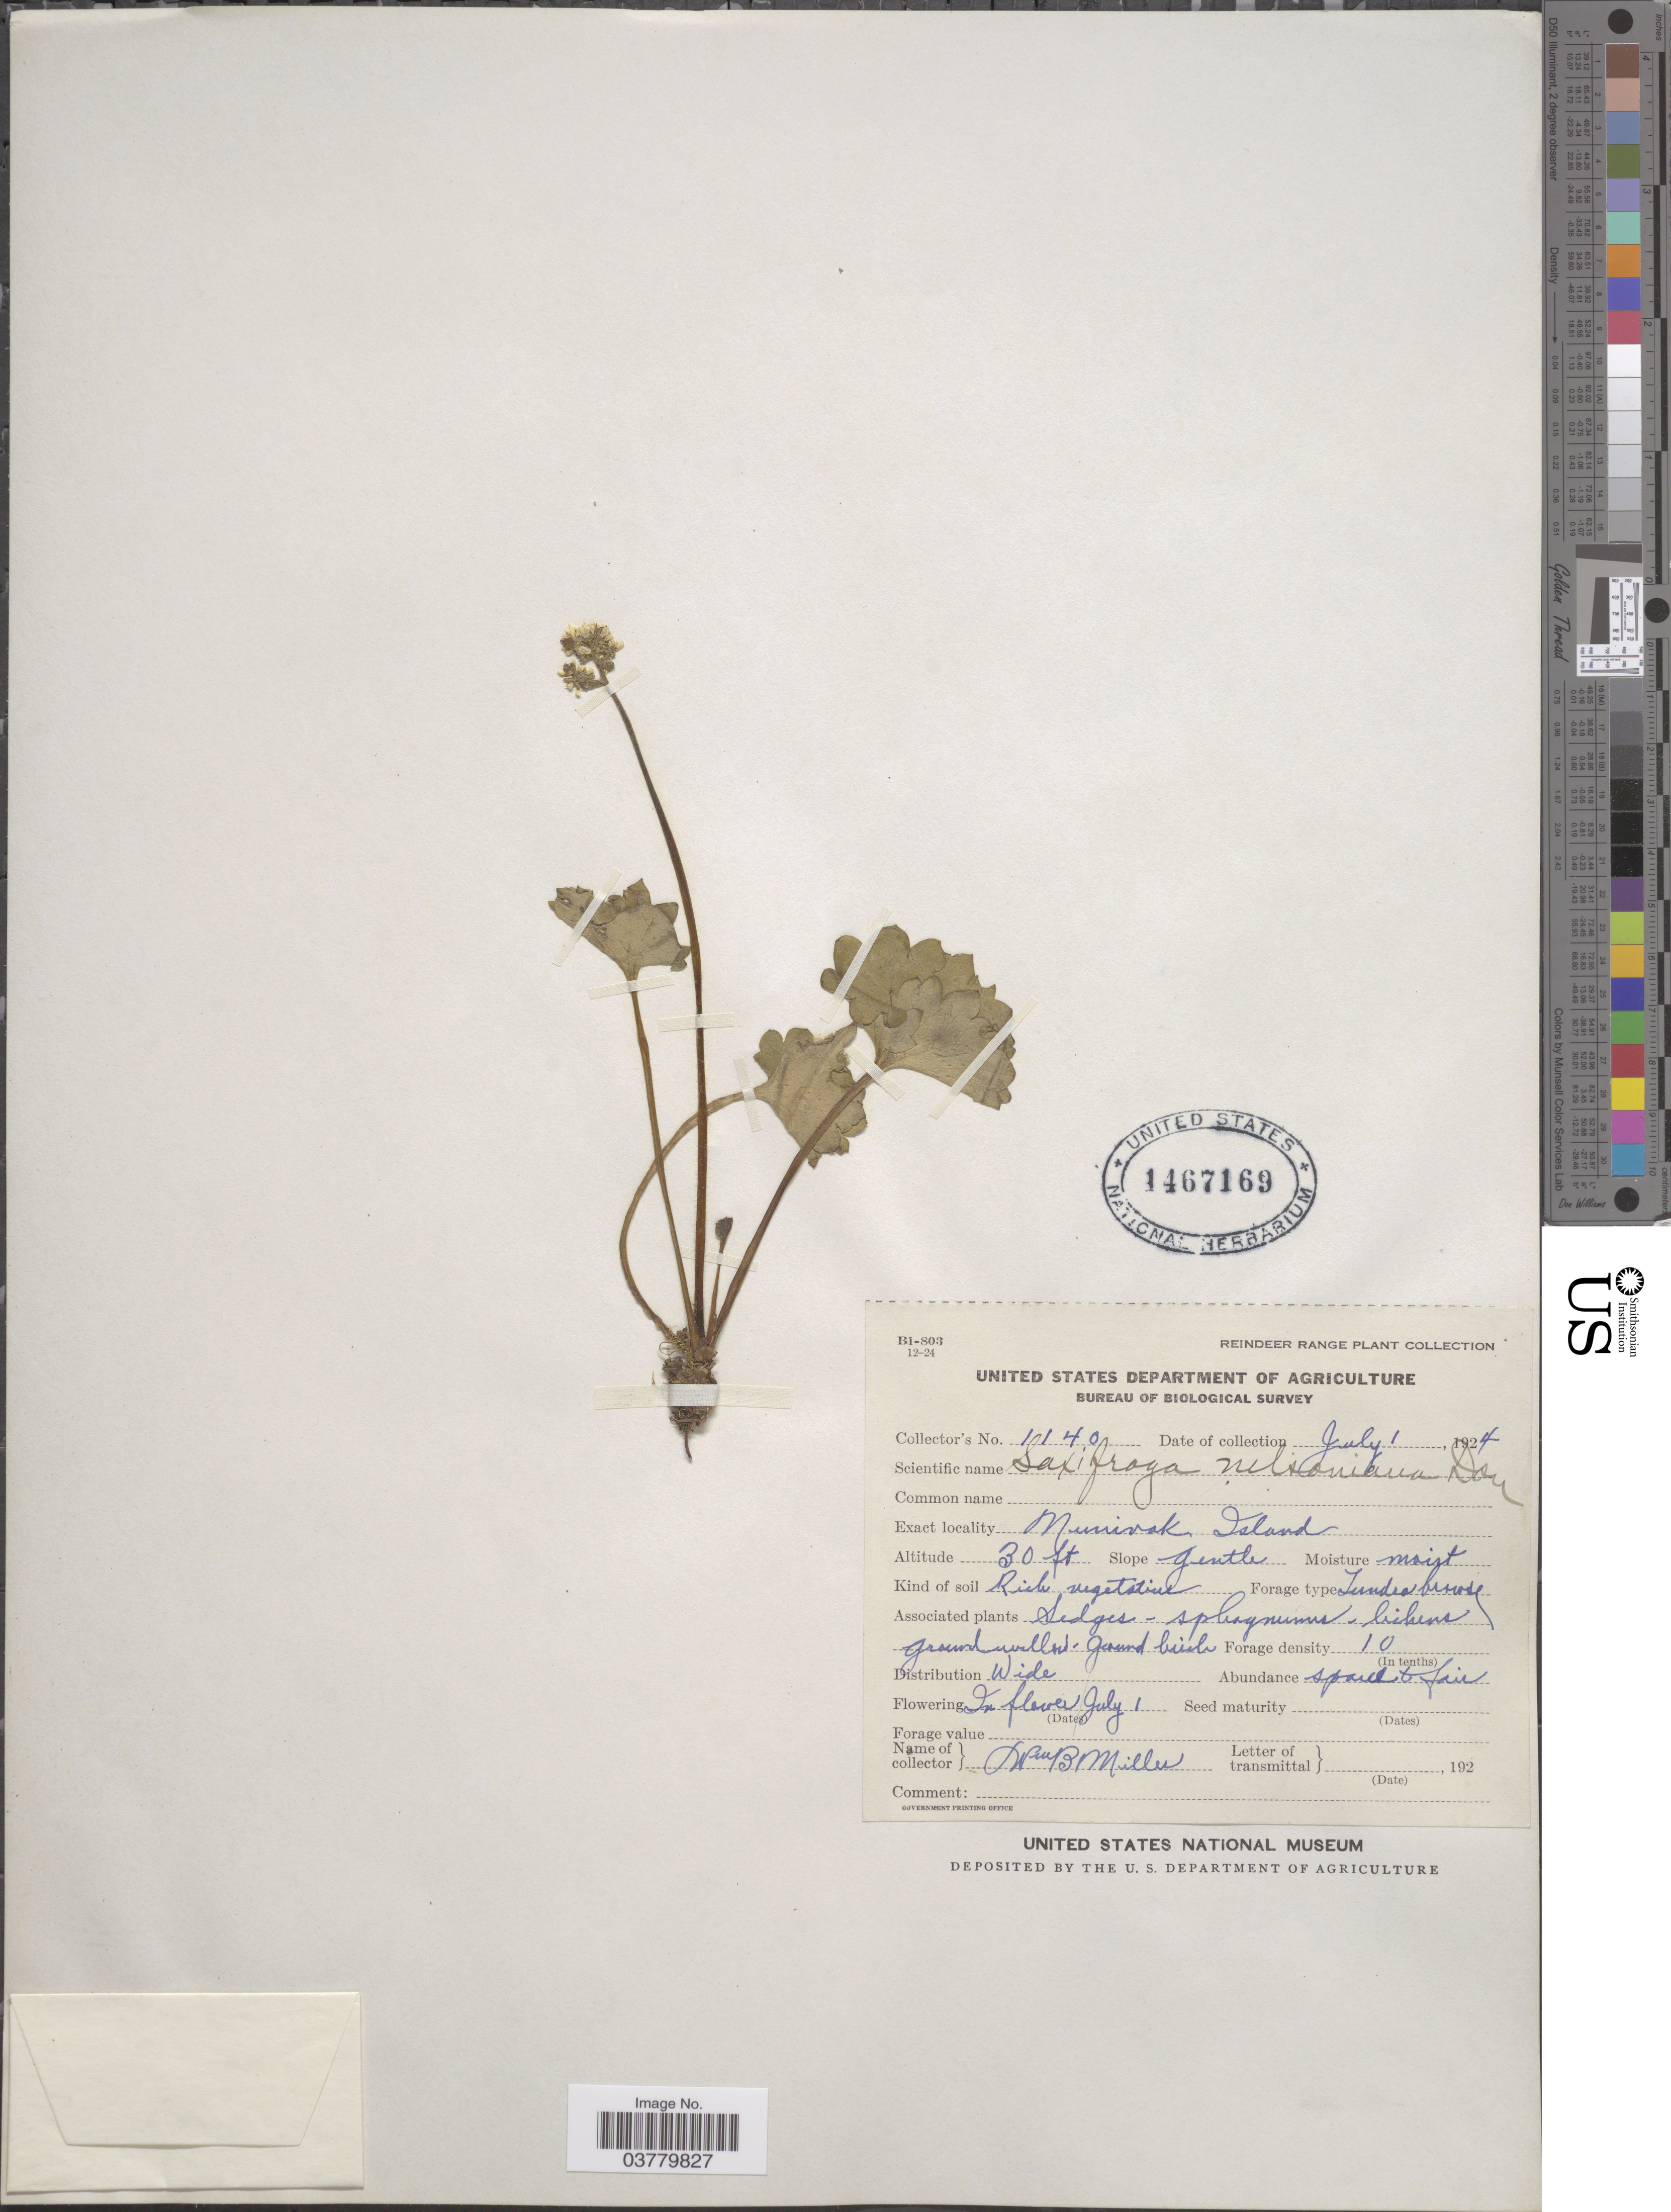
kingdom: Plantae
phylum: Tracheophyta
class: Magnoliopsida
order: Saxifragales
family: Saxifragaceae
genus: Micranthes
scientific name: Micranthes nelsoniana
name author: (D. Don) Small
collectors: W. Miller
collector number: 1140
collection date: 1924-07-01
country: United States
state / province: Alaska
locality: Nunivak Island.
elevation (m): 9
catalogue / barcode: US 1467169